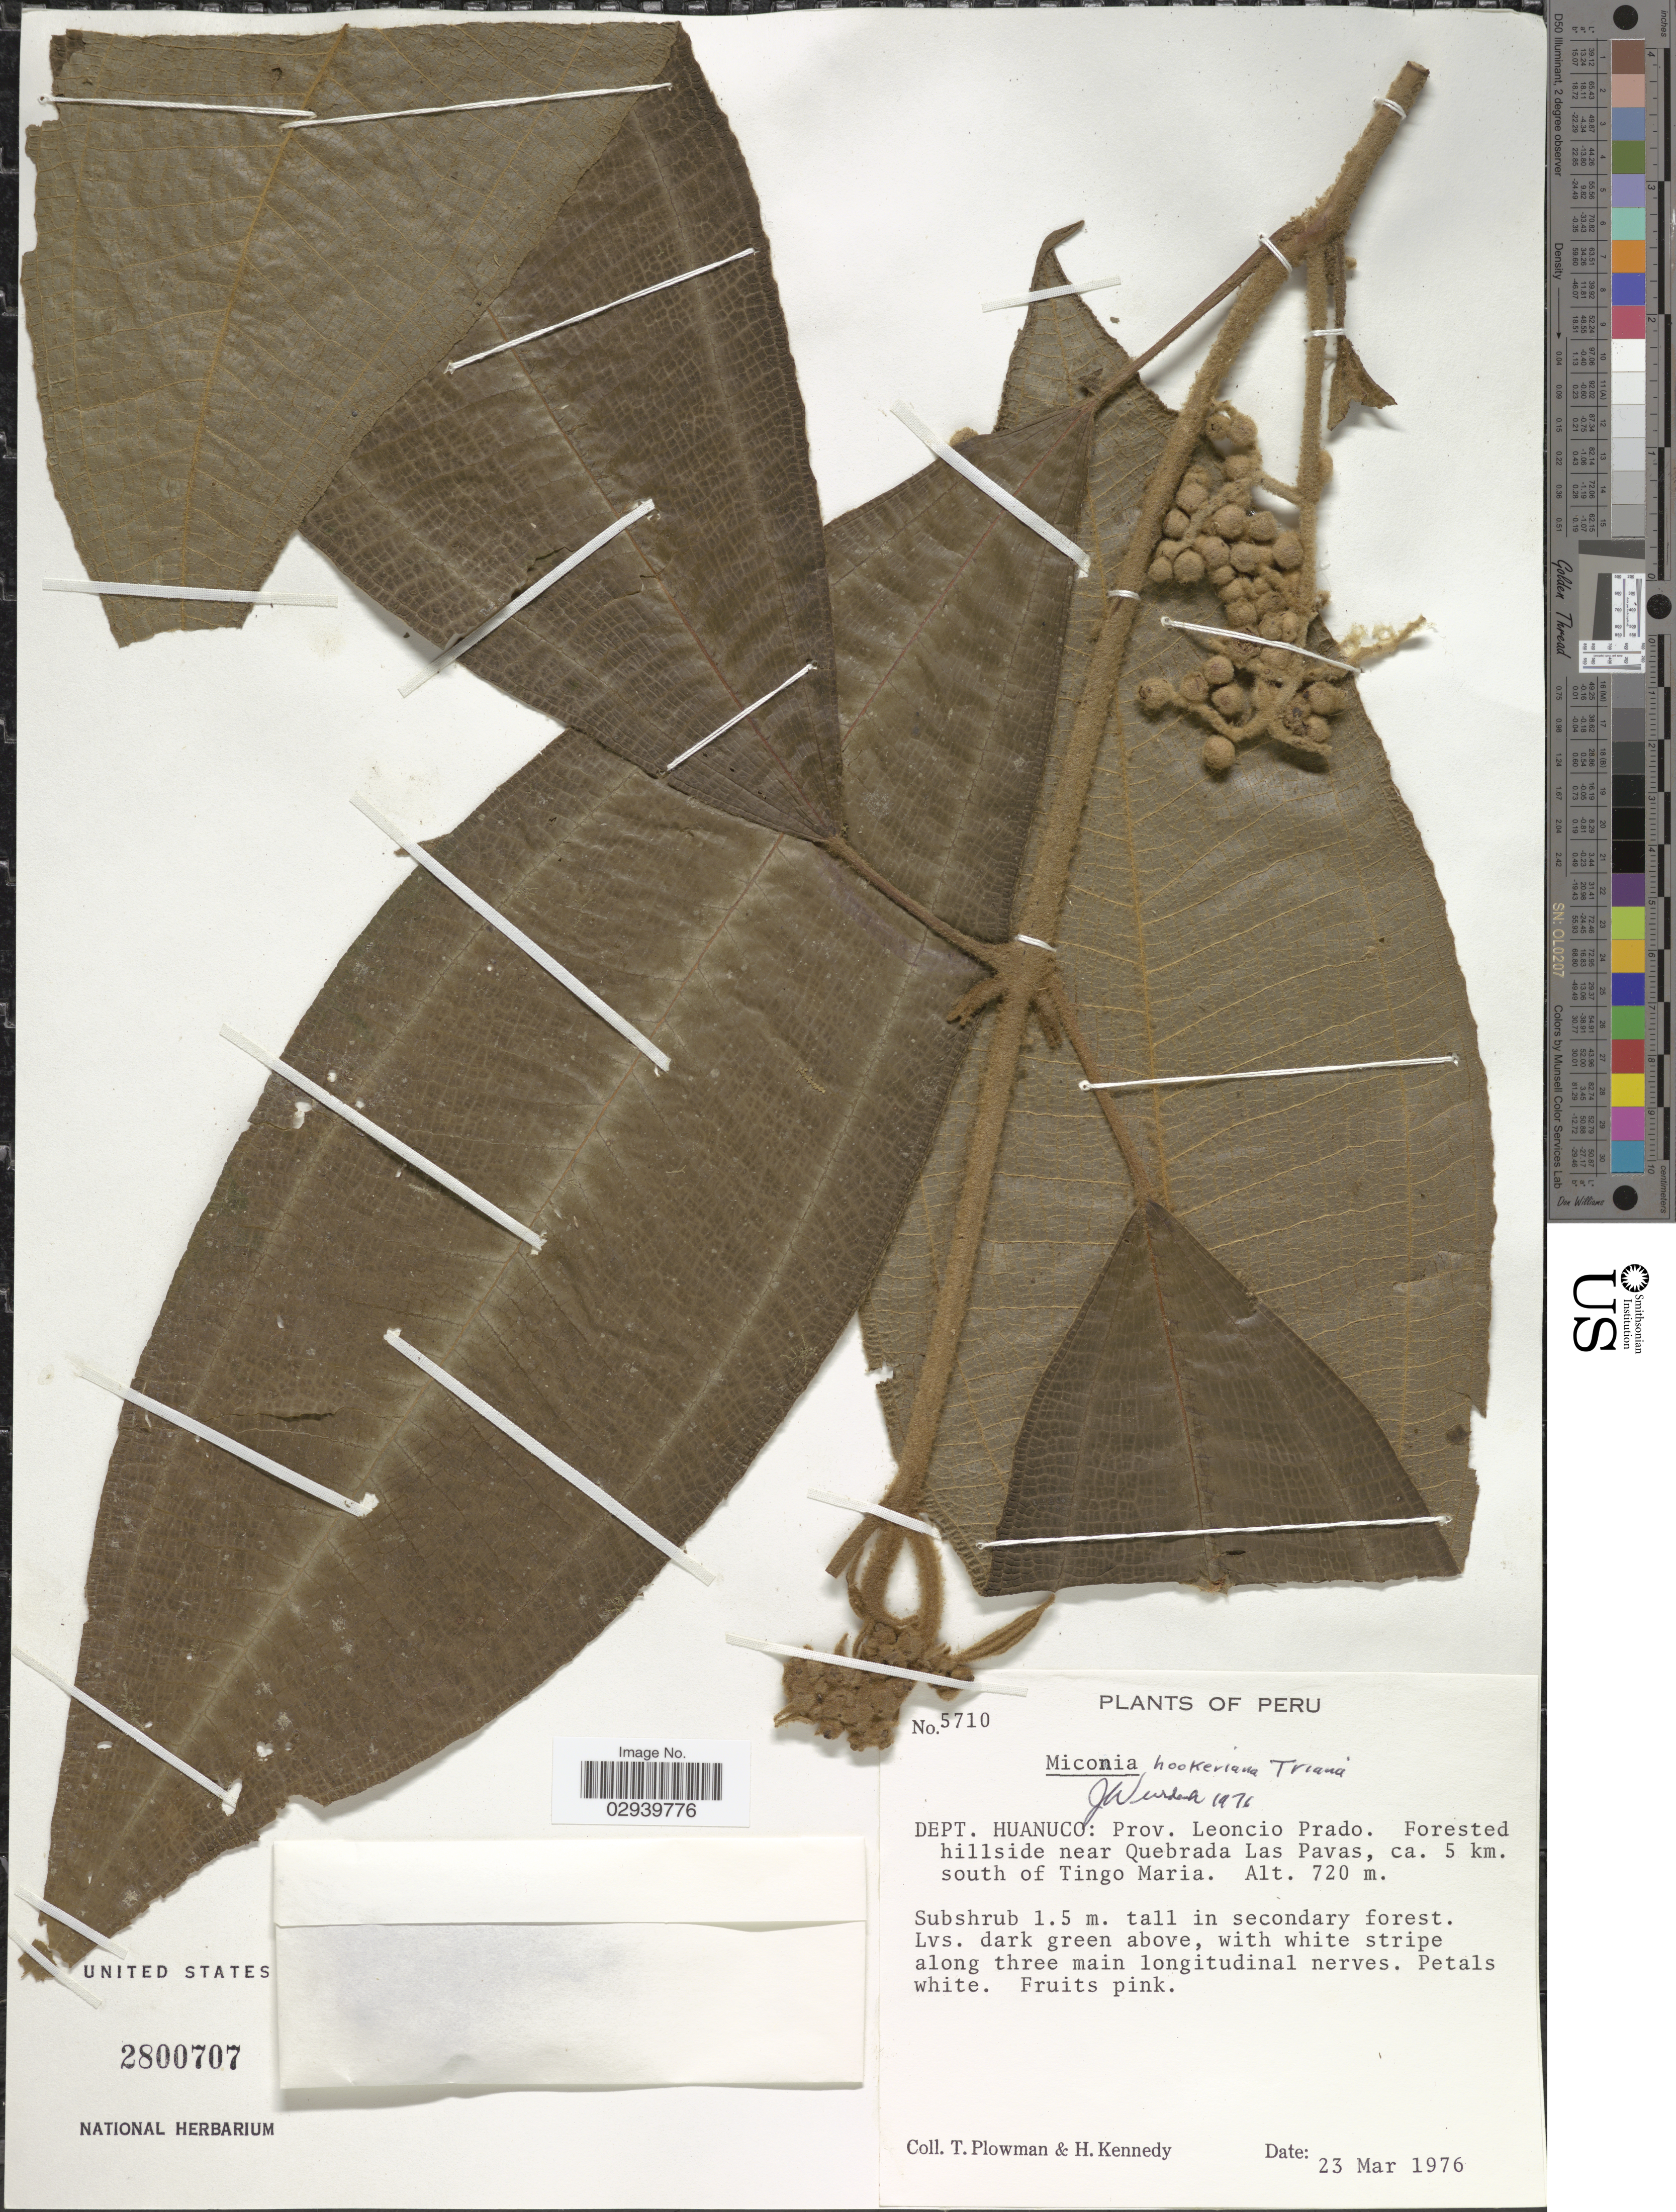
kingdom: Plantae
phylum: Tracheophyta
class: Magnoliopsida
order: Myrtales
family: Melastomataceae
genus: Miconia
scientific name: Miconia hookeriana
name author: Triana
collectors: T. Plowman & H. Kennedy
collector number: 5710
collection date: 1976-03-23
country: Peru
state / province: Huánuco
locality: Dept. Huanuco: Prov. Leoncio Prado. Forested hillside near Quebrada Las Pavas, ca. 5 km. south of Tingo Maria.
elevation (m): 720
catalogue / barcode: US 2800707